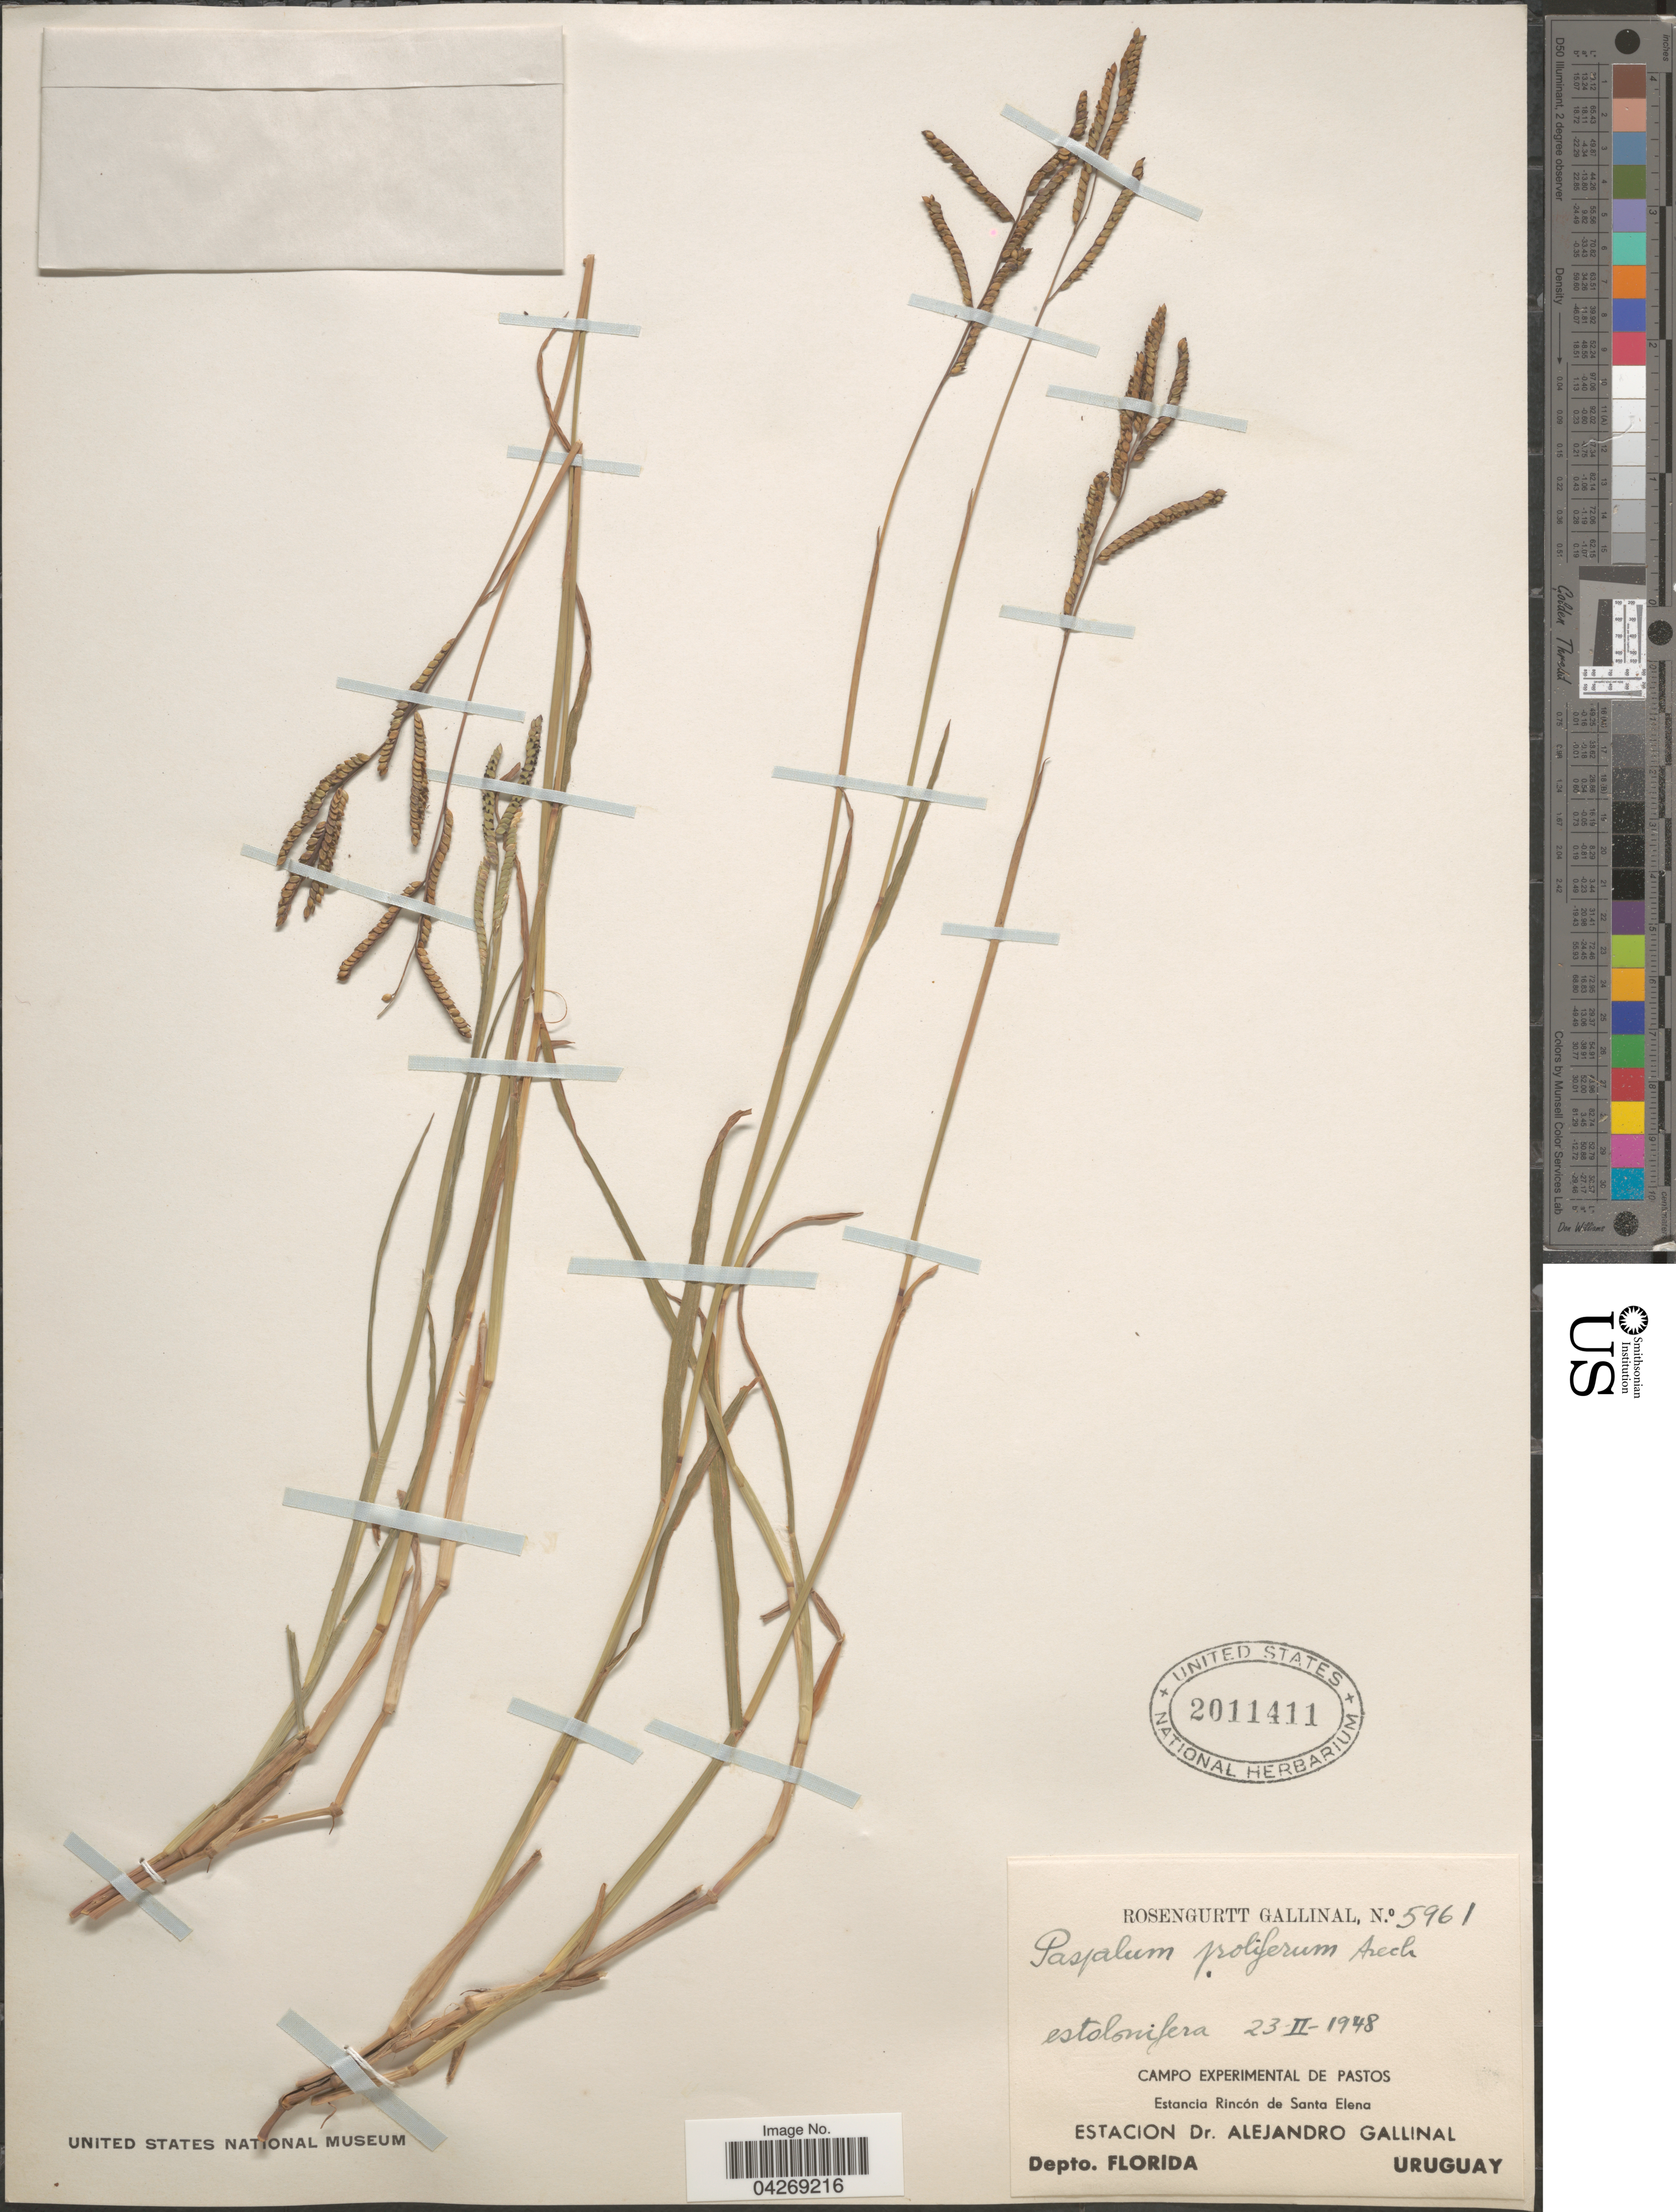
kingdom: Plantae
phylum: Tracheophyta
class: Liliopsida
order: Poales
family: Poaceae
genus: Paspalum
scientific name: Paspalum denticulatum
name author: Trin.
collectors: Rosengurtt & -. Gallinal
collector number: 5961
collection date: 1948-02-23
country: Uruguay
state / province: Florida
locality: Campo Experimental de Pastos. Estancia Rincón de Santa Elena. Estacion Dr. Alejandro Gallinal. Depto. Florida.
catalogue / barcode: US 2011411